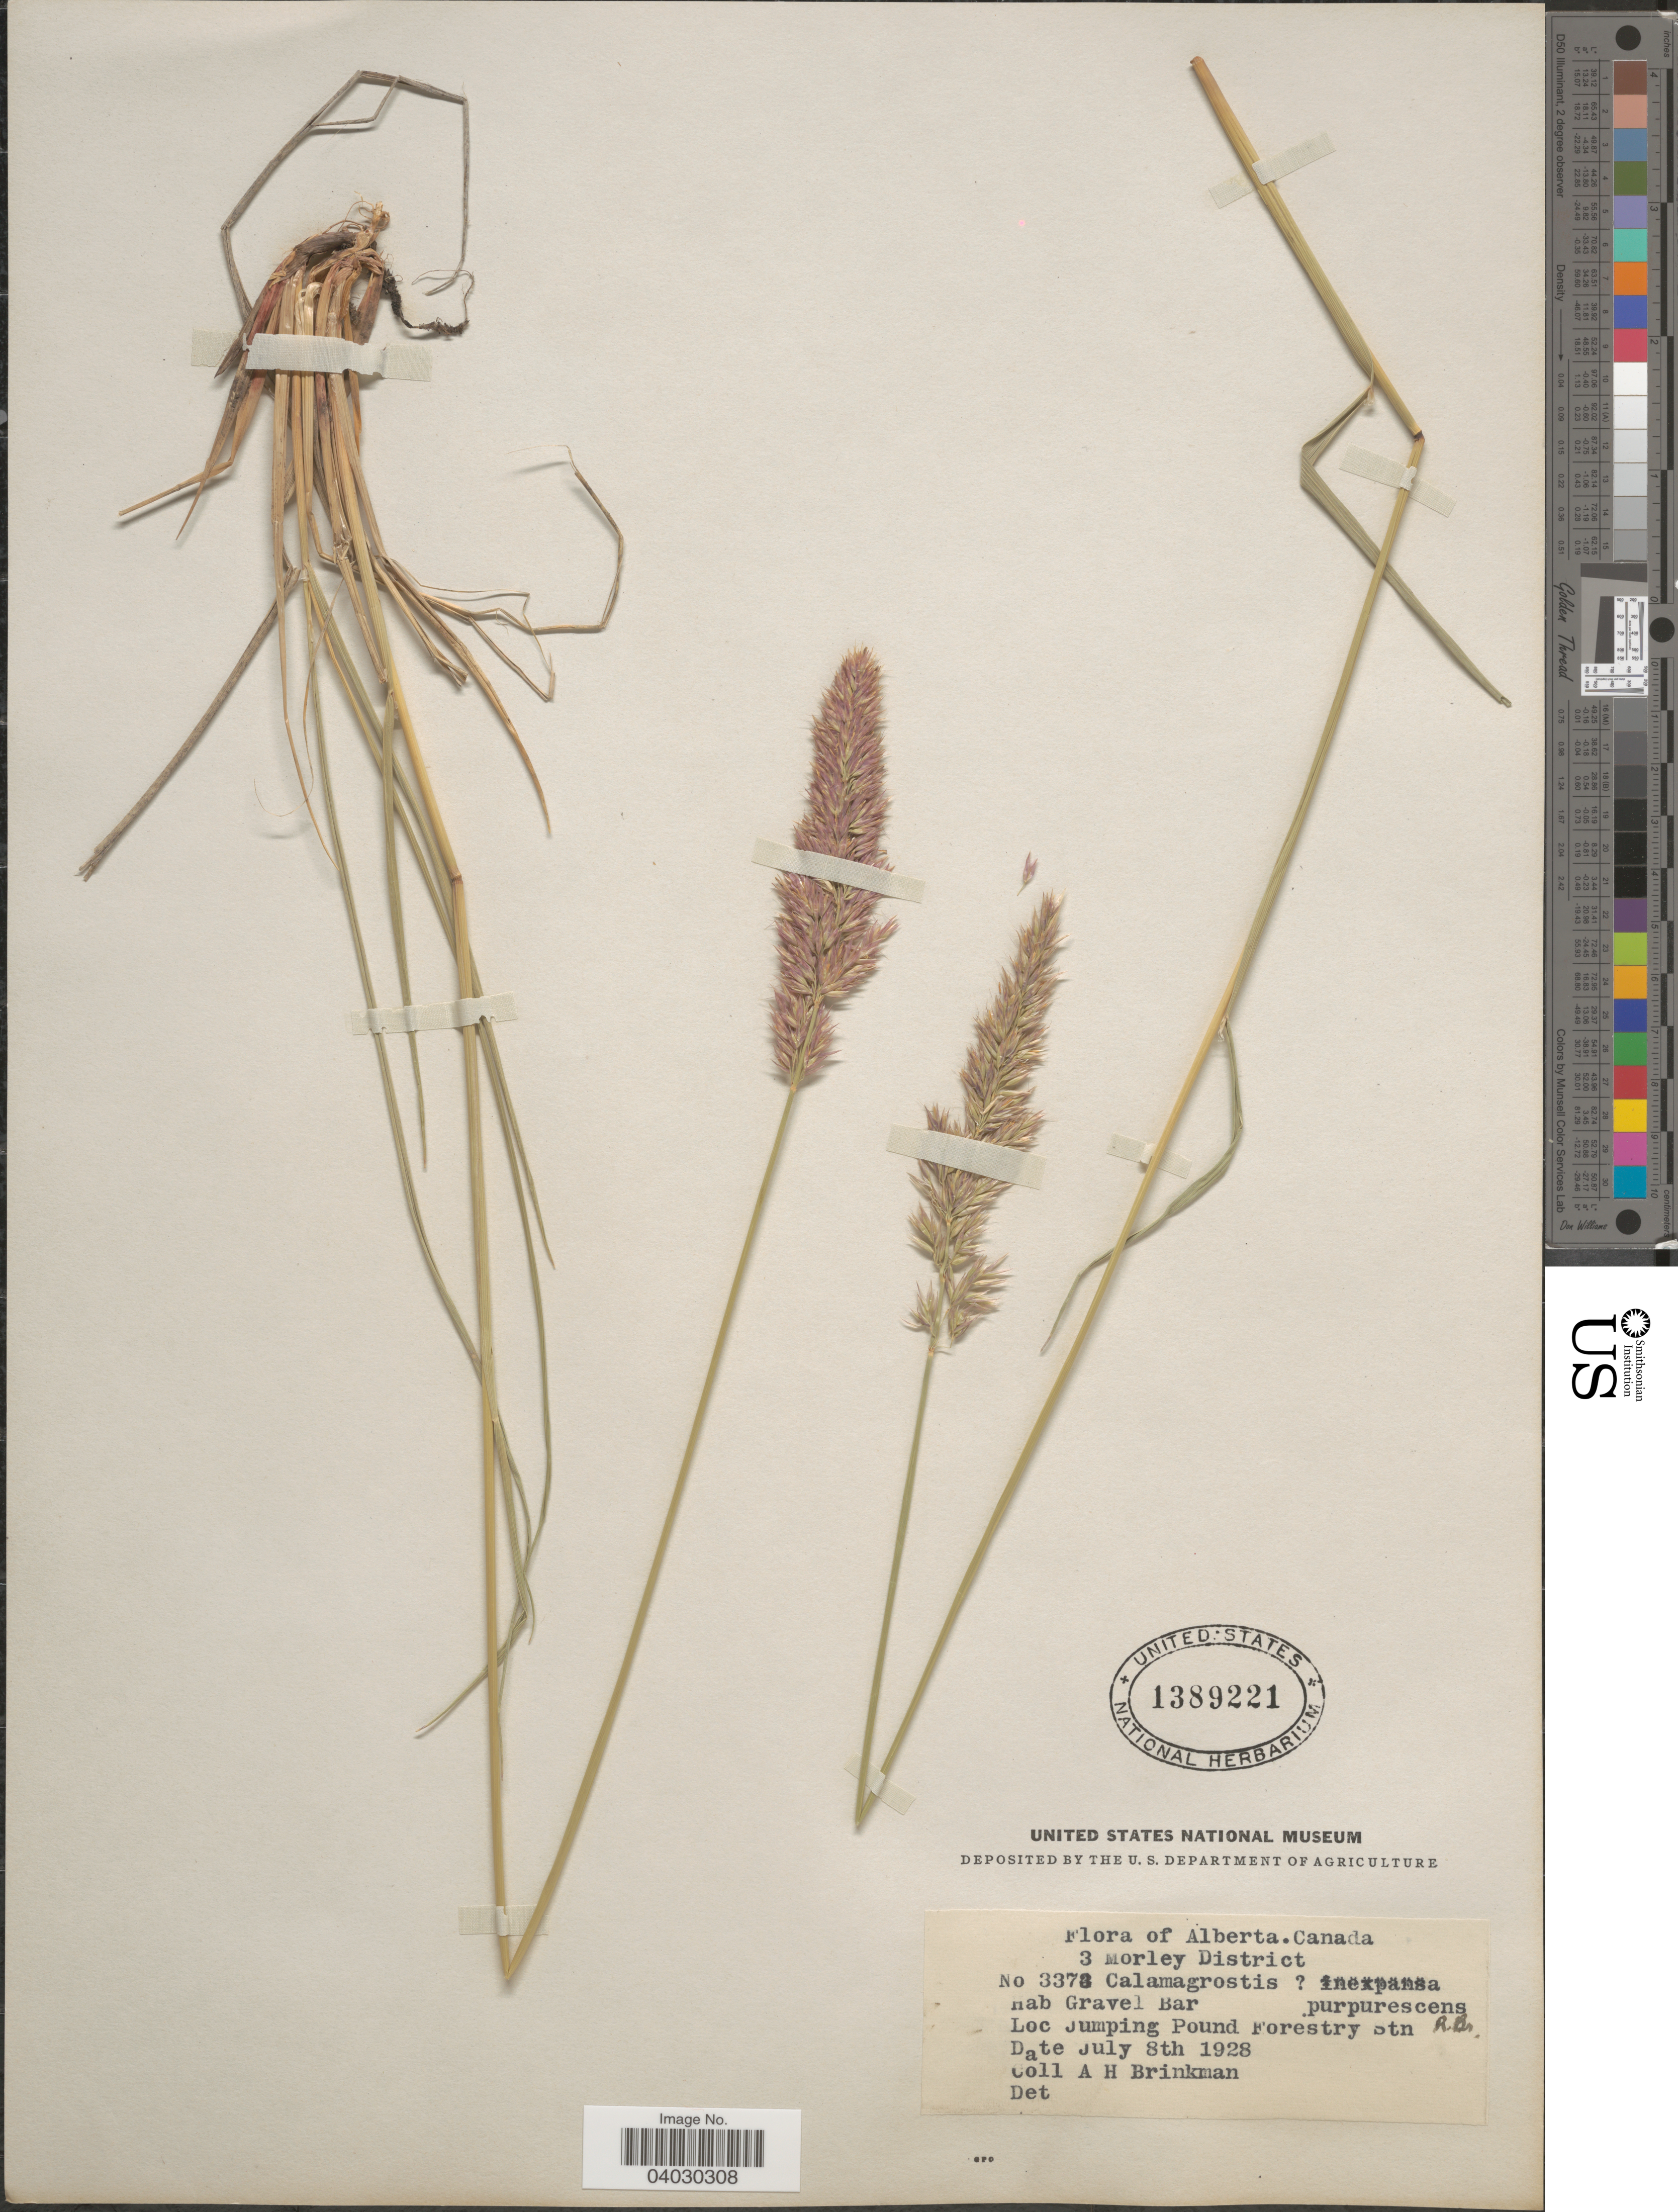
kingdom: Plantae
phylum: Tracheophyta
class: Liliopsida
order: Poales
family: Poaceae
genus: Calamagrostis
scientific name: Calamagrostis purpurascens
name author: R. Br.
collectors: A. Brinkman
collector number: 3373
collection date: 1928-07-08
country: Canada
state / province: Alberta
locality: Morley District. Jumping Pound Forestry Stn.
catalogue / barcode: US 1389221